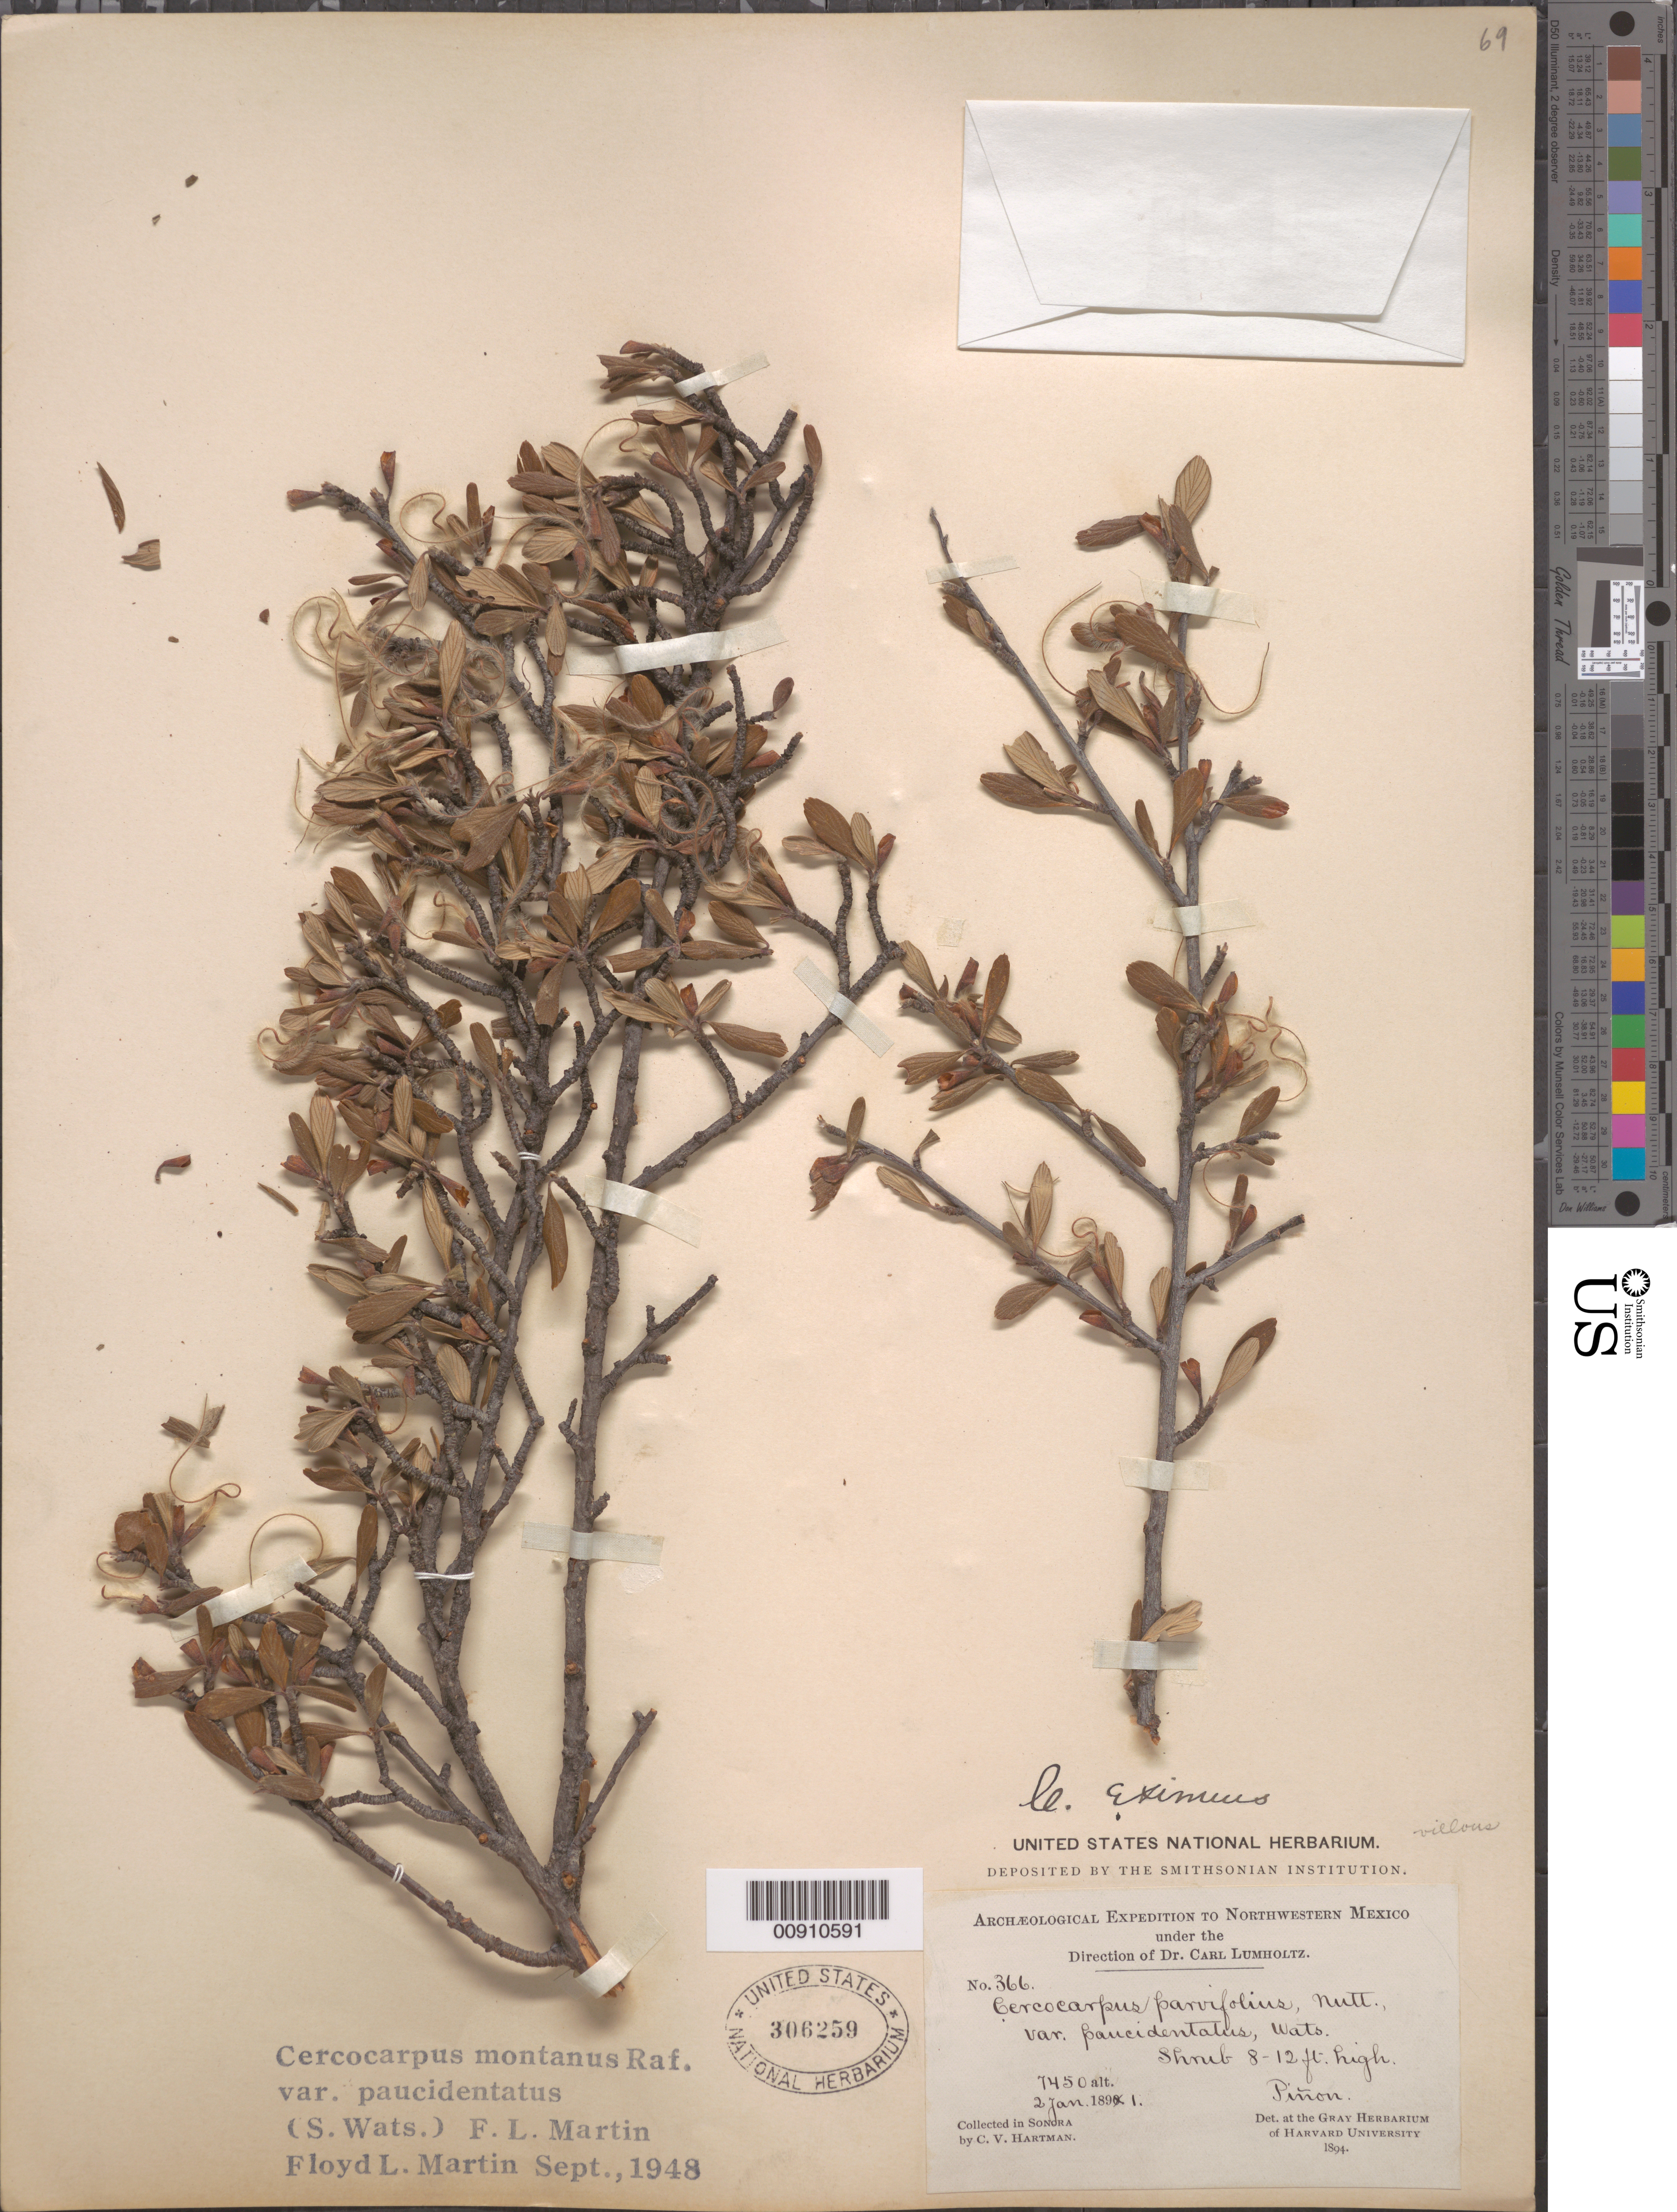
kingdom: Plantae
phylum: Tracheophyta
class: Magnoliopsida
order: Rosales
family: Rosaceae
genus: Cercocarpus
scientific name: Cercocarpus montanus var. paucidentatus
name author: (S. Watson) F.L. Martin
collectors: C. V. Hartman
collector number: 366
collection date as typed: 02 Jan 1891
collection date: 1891-01-02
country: Mexico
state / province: Sonora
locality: Sonora.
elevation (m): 2271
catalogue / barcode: US 306259